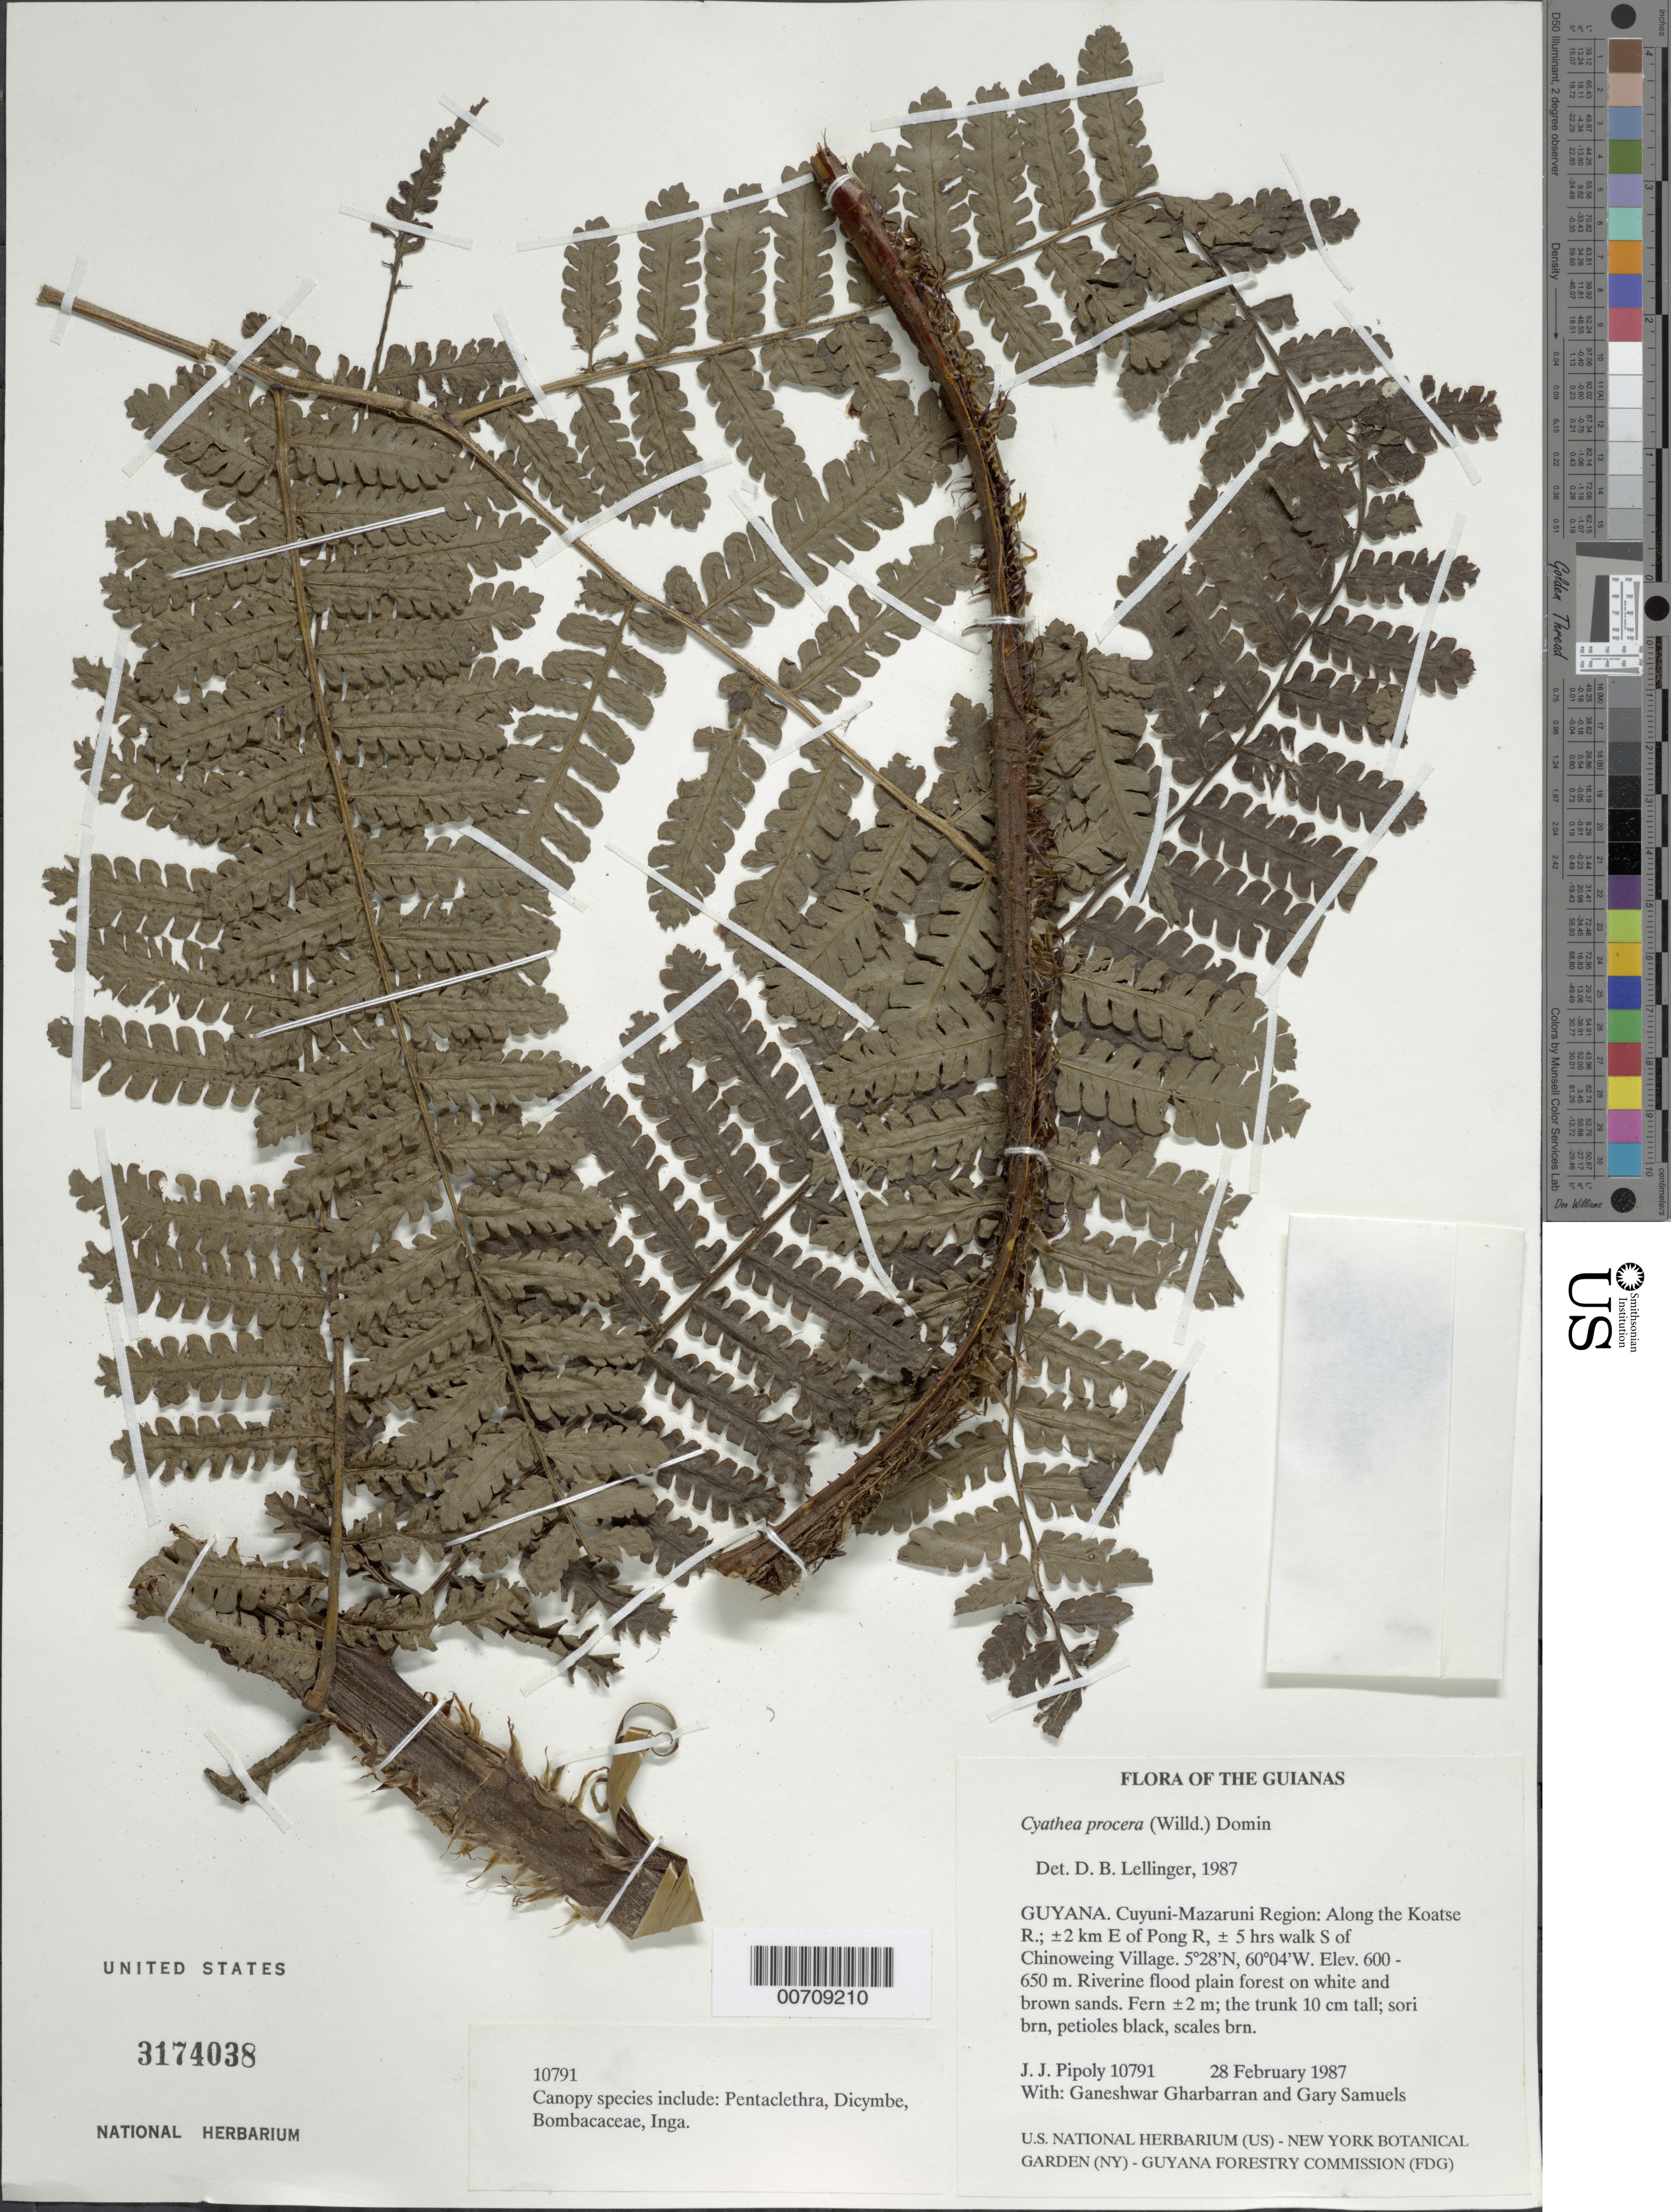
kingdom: Plantae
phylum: Tracheophyta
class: Polypodiopsida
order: Cyatheales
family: Cyatheaceae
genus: Cyathea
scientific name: Cyathea pungens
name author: (Willd.) Domin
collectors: J. J. Pipoly, G. Gharbarran & G. Samuels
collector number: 10791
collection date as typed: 28 February 1987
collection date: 1987-02-28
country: Guyana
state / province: Cuyuni-Mazaruni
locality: Along the Koatse R.; ±2 km E of Pong R, ± 5 hrs walk S of Chinoweing Village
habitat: Riverine flood plain forest on white and brown sands; canopy spp. include Pentaclethra, Dicymbe, Bombacaceae, Inga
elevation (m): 600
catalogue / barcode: US 3174038